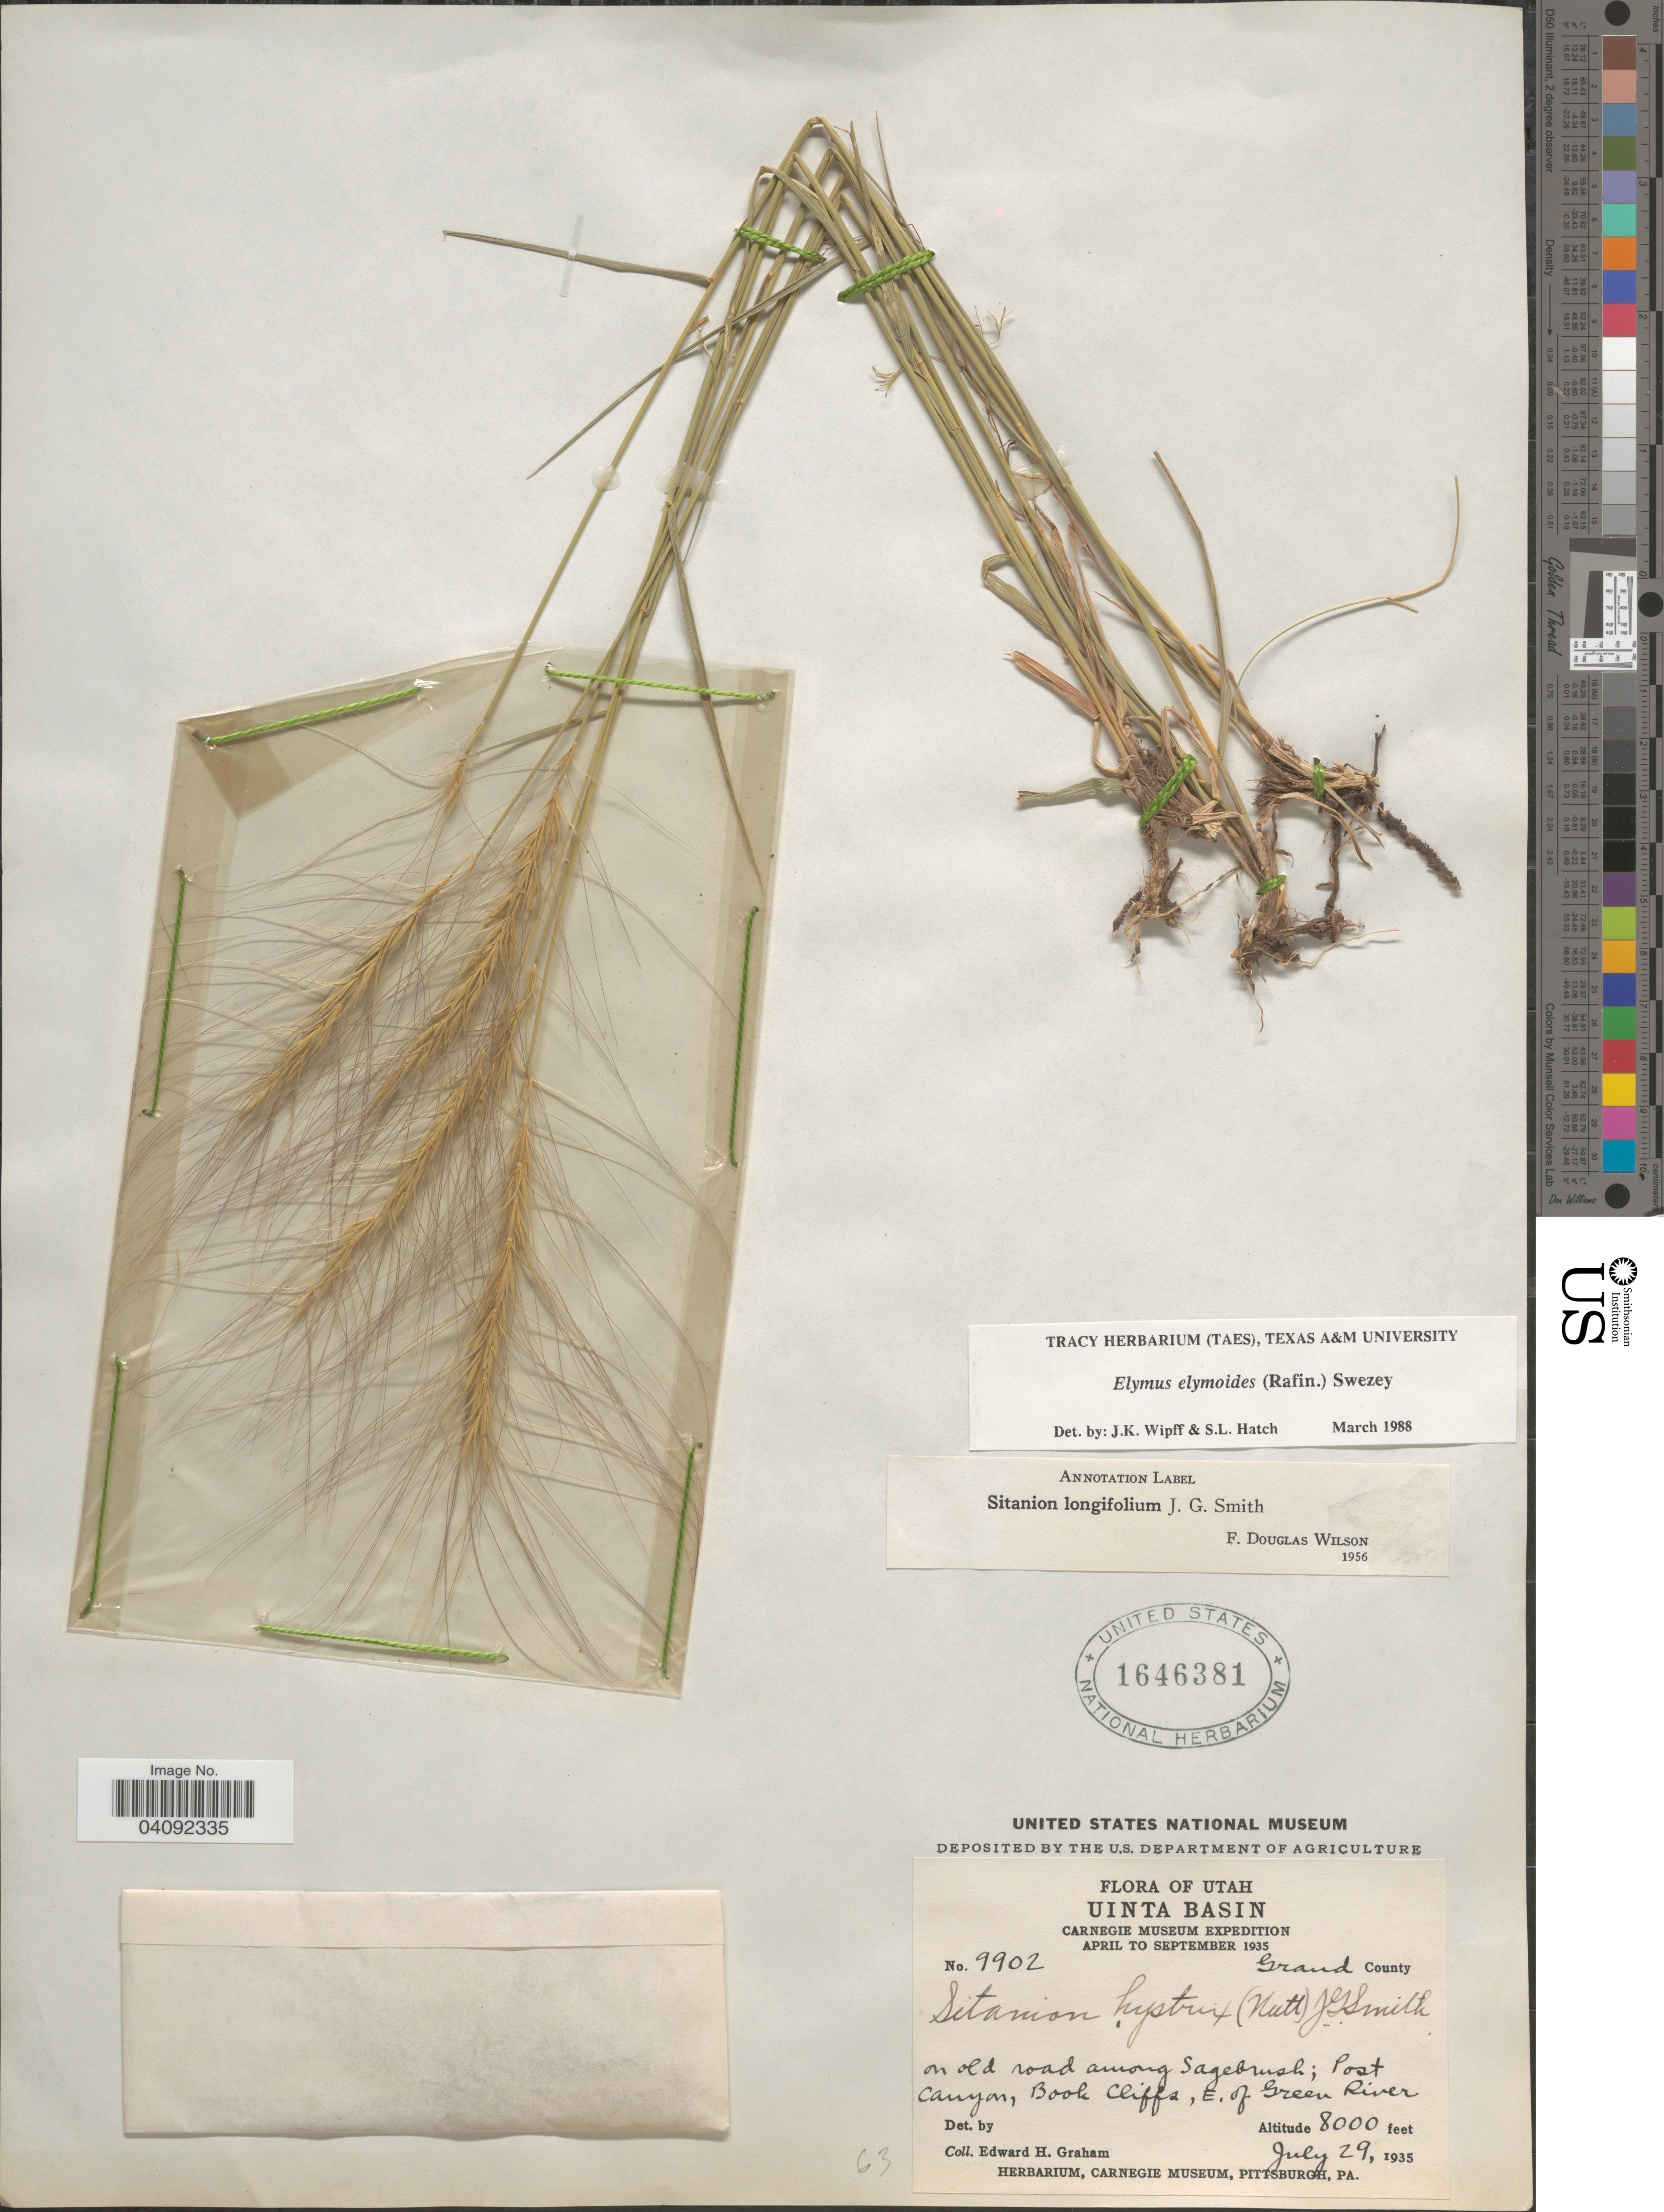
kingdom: Plantae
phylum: Tracheophyta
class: Liliopsida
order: Poales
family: Poaceae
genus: Elymus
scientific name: Elymus elymoides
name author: (Raf.) Swezey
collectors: E. H. Graham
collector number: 9902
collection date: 1935-07-29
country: United States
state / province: Utah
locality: Uinta Basin. Carnegie Museum Expedition April to September 1935. Grand County. On old road among Sagebrush; Post Canyon, Book Cliffs, E. of Green River.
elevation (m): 2438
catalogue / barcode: US 1646381